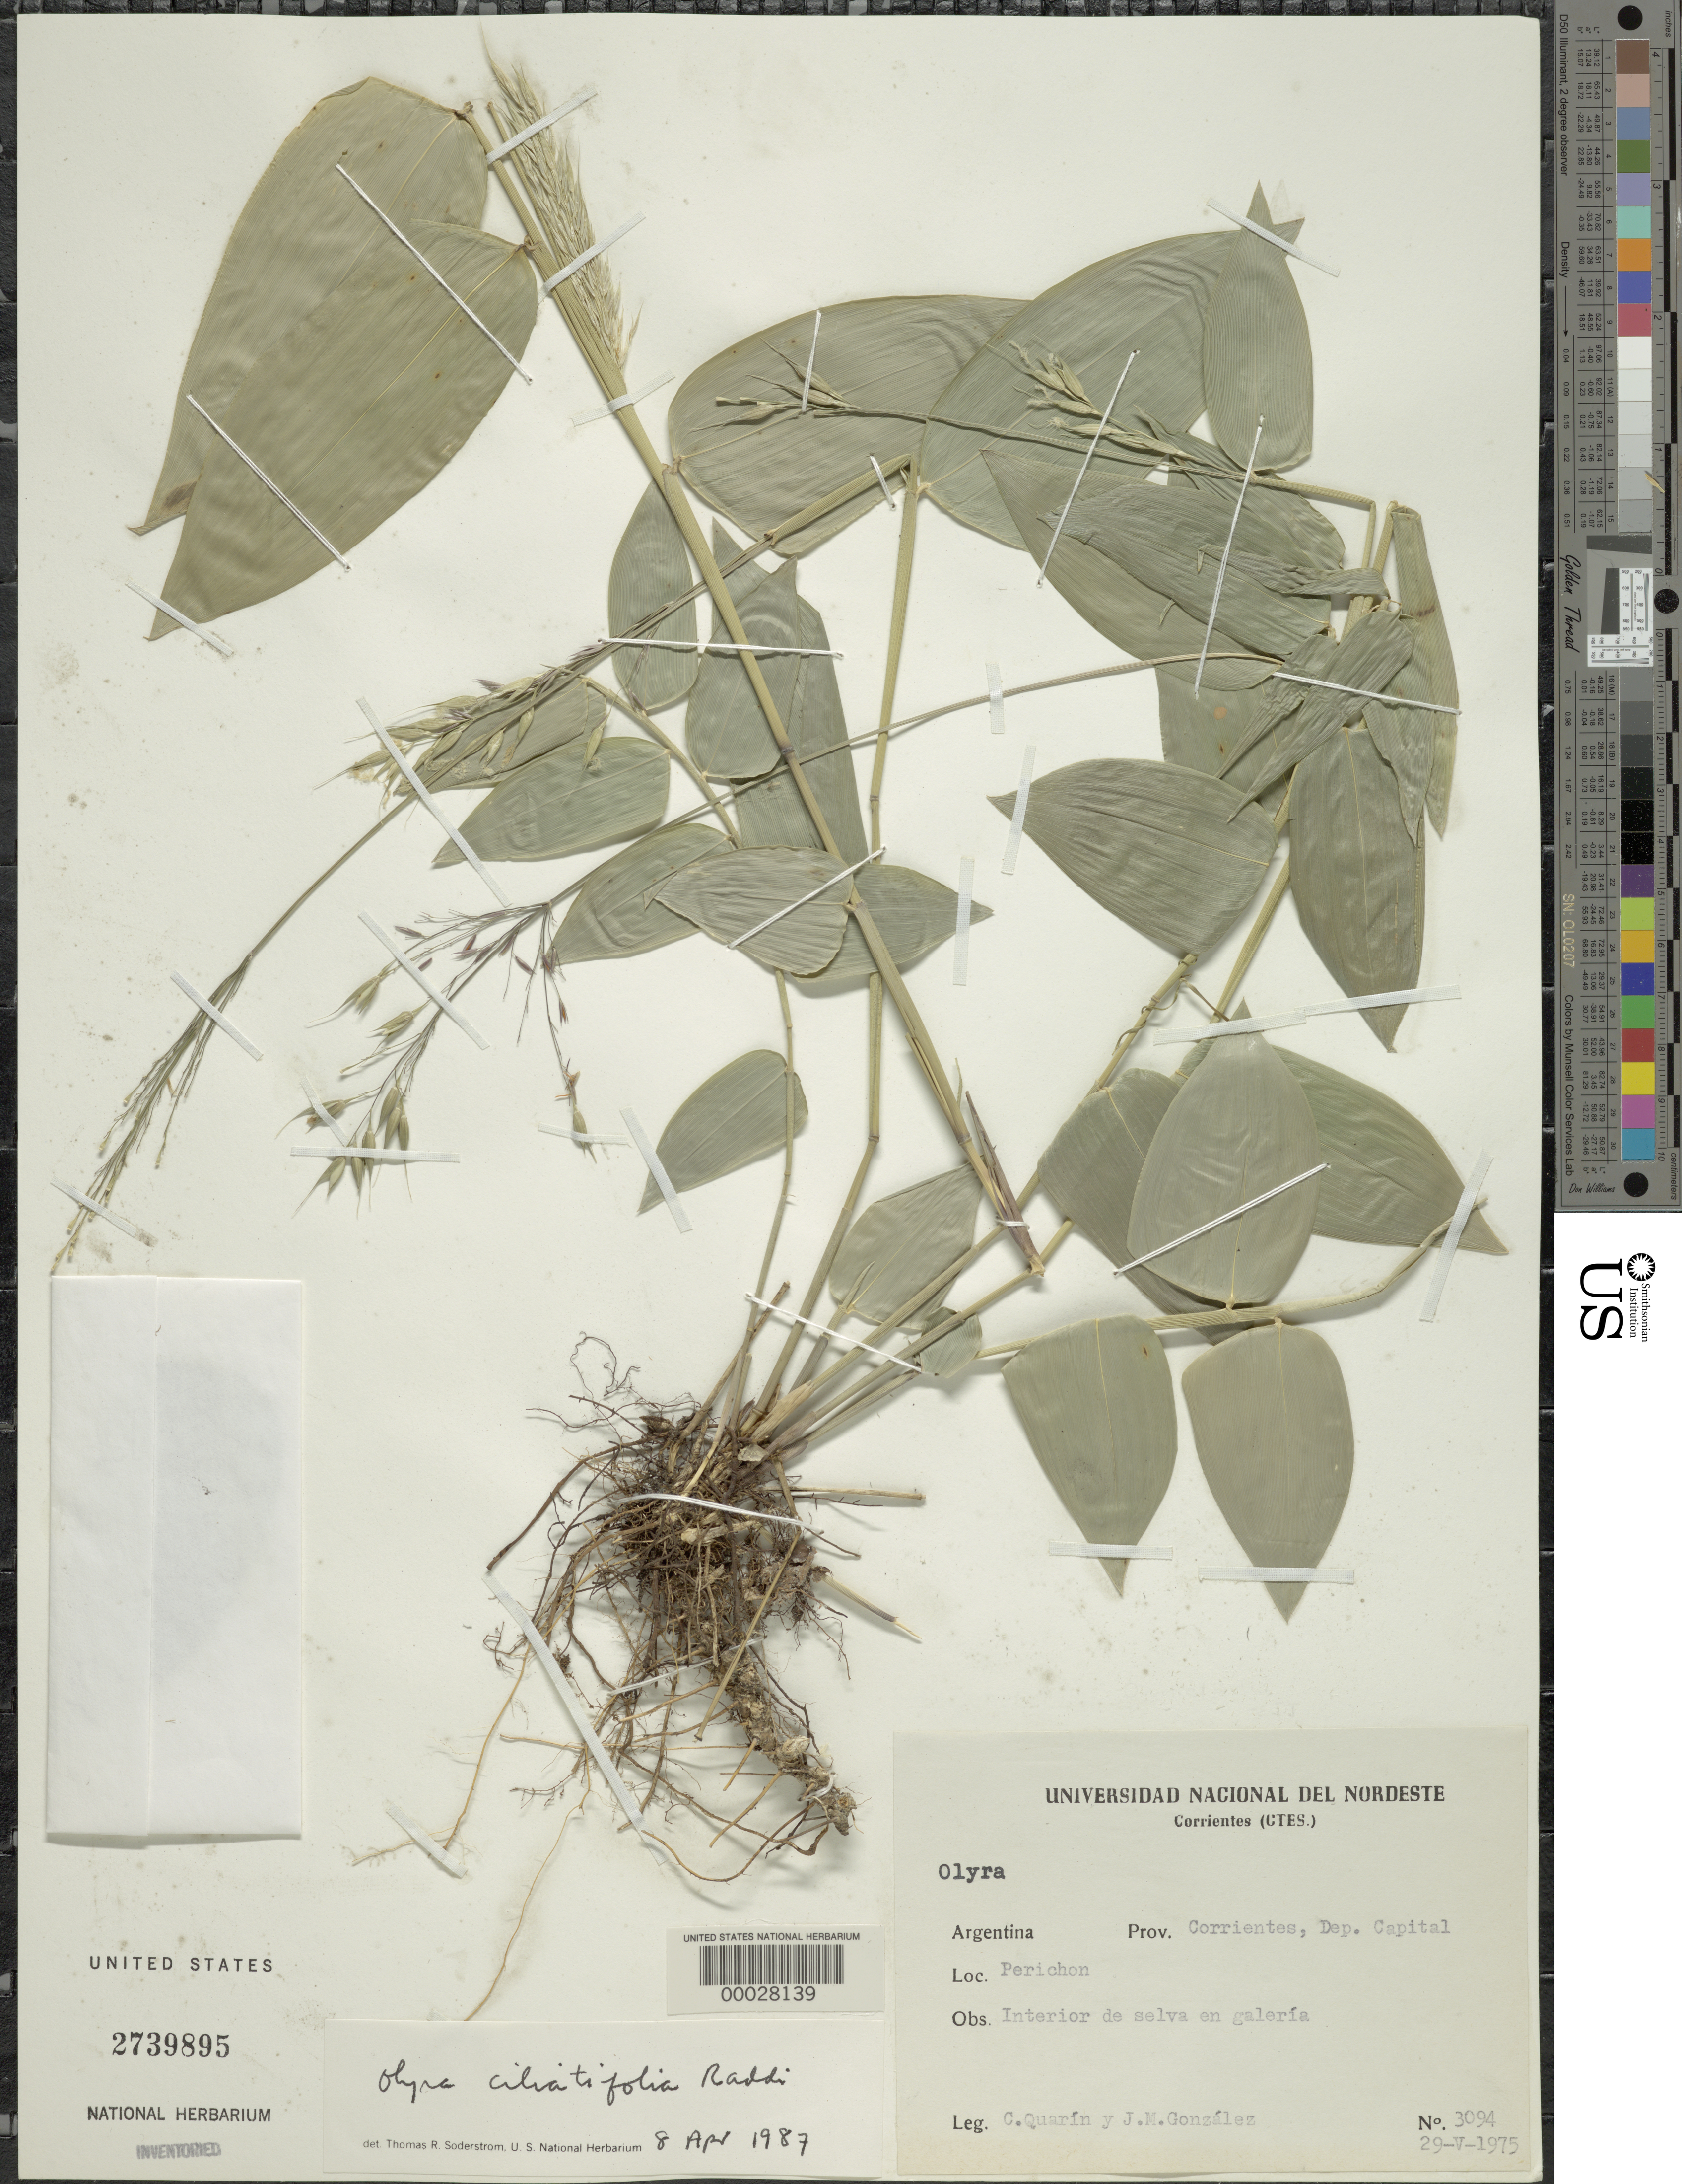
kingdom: Plantae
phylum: Tracheophyta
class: Liliopsida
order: Poales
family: Poaceae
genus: Olyra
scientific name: Olyra ciliatifolia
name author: Raddi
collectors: C. Quarin & J. M. Gonzalez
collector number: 3094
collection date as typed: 29 May 1975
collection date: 1975-05-29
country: Argentina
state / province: Corrientes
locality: Perichon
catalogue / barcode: US 2739895